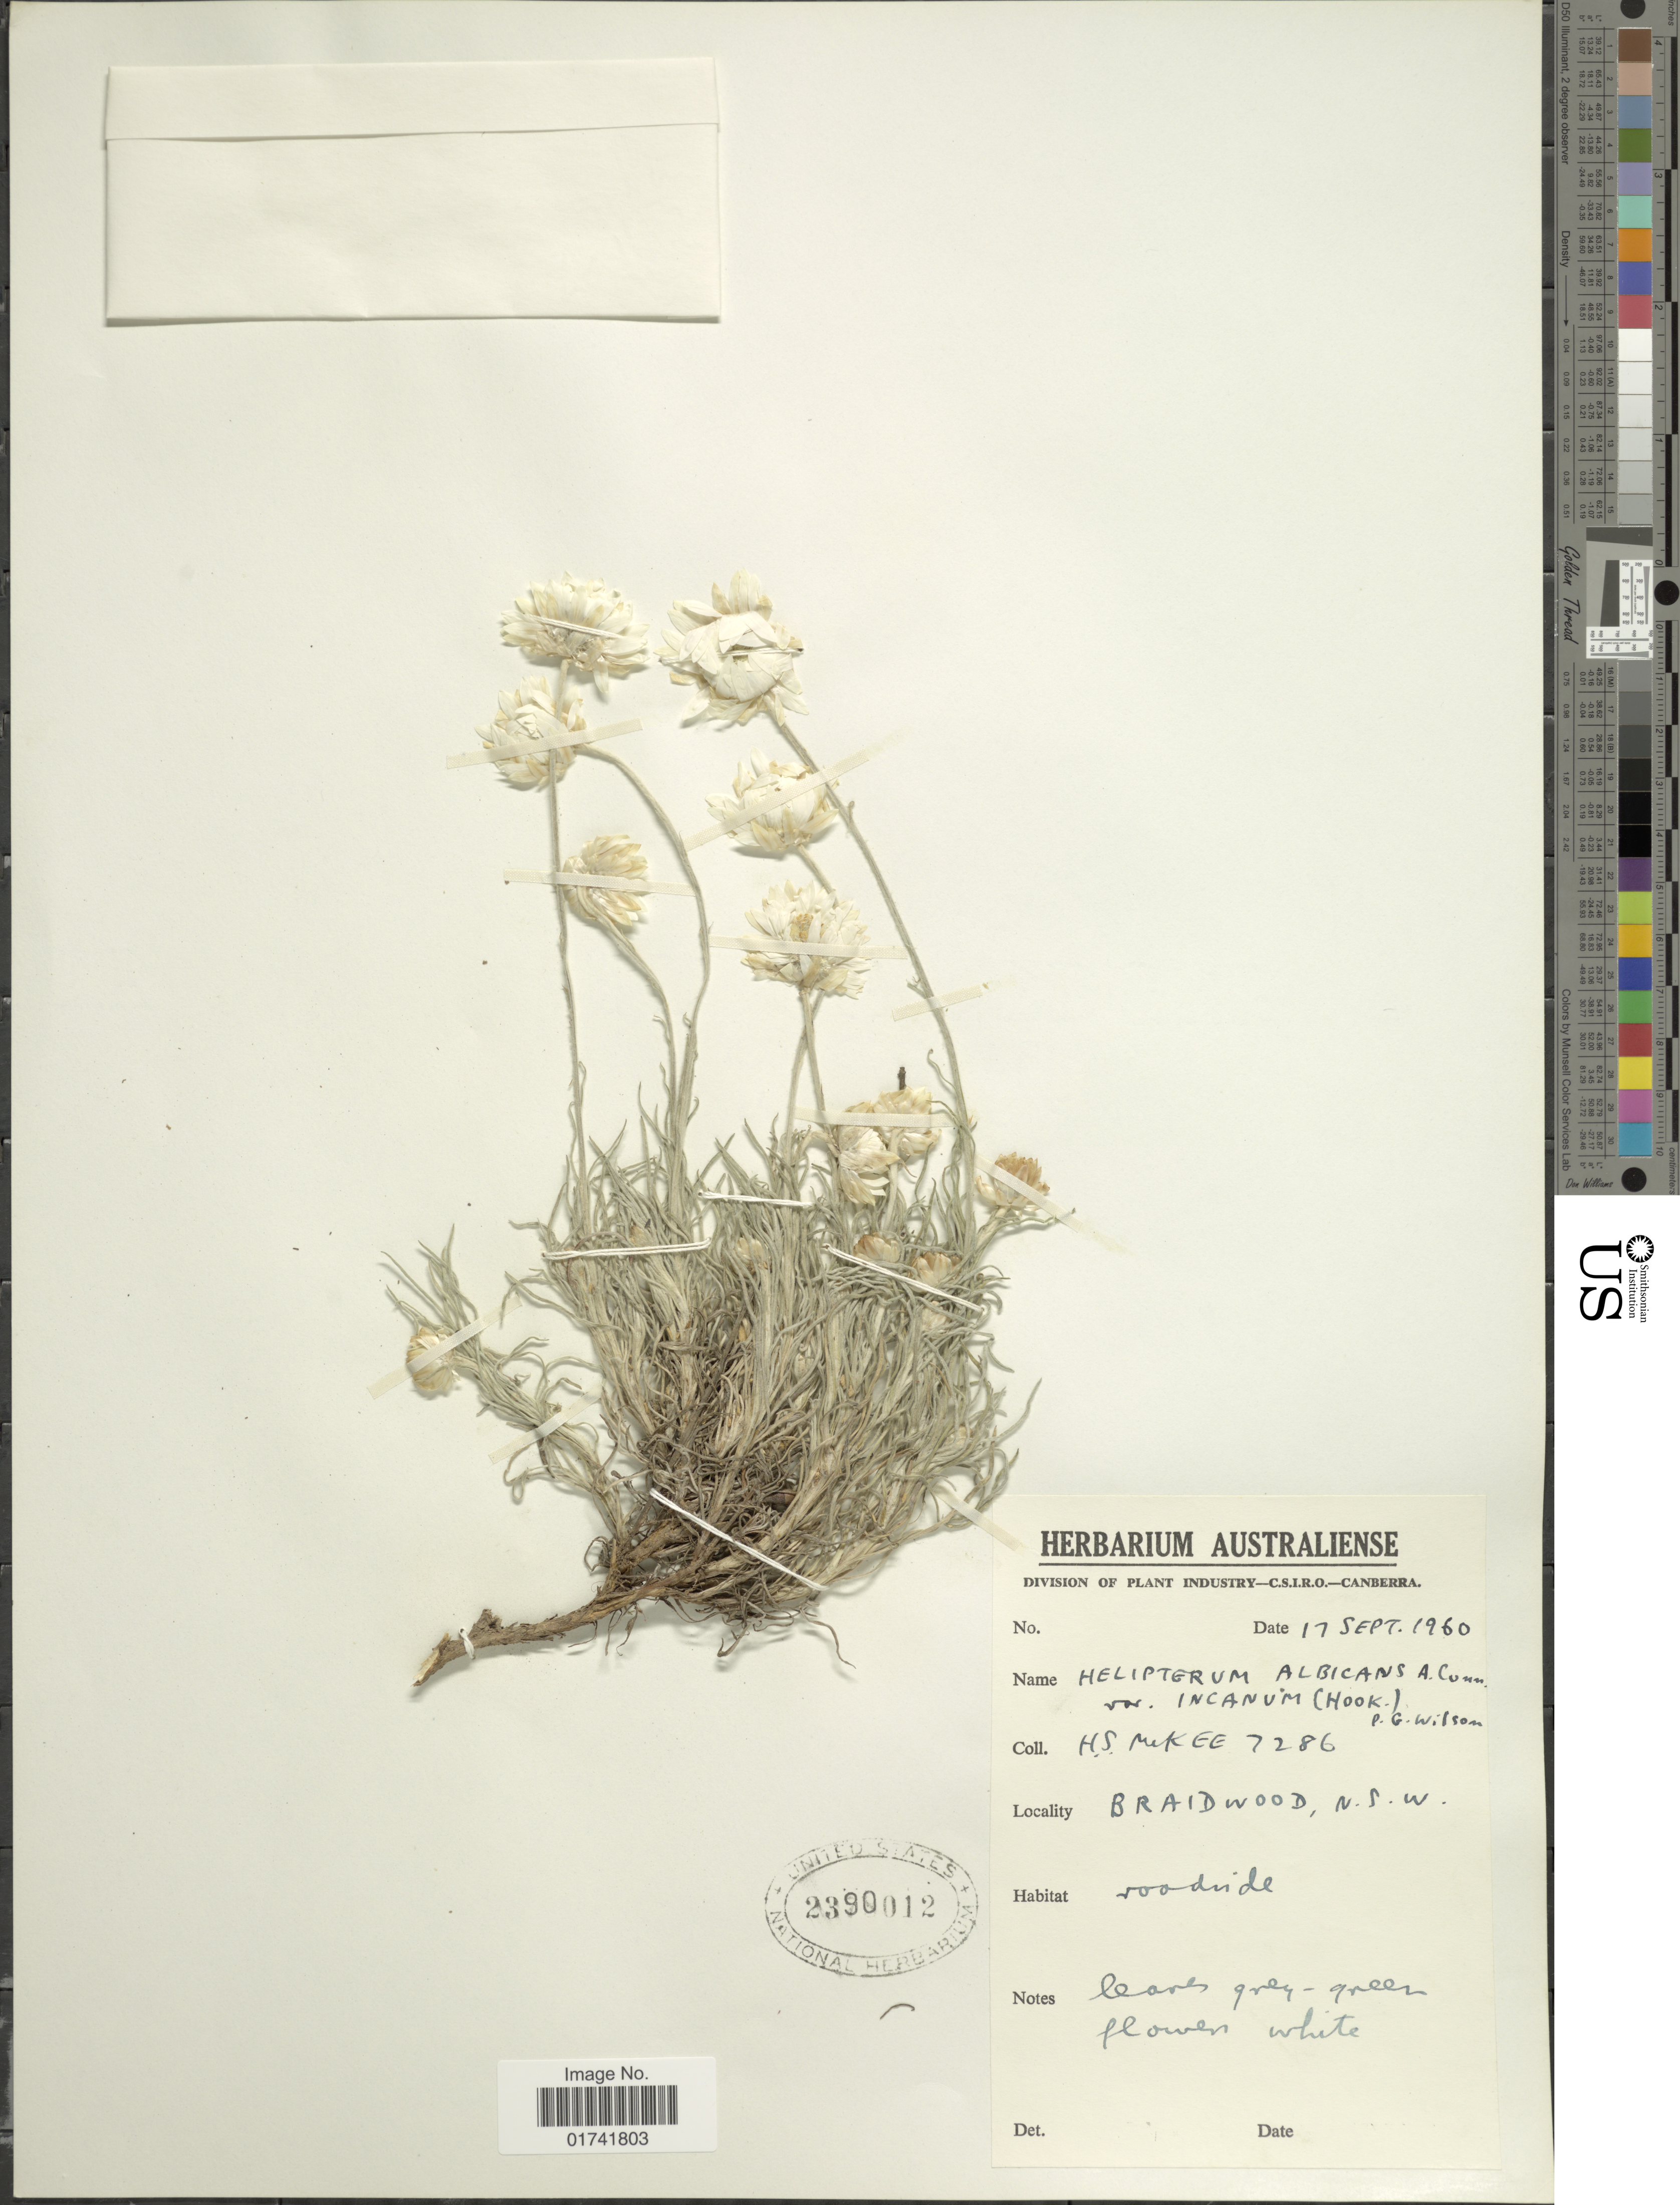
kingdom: Plantae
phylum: Tracheophyta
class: Magnoliopsida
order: Asterales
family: Asteraceae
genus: Leucochrysum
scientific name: Leucochrysum albicans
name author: (A. Cunn.) Paul G. Wilson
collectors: H. S. McKee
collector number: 7286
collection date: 1960-09-17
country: Australia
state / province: New South Wales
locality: Braidwood, roadside.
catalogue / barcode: US 2390012